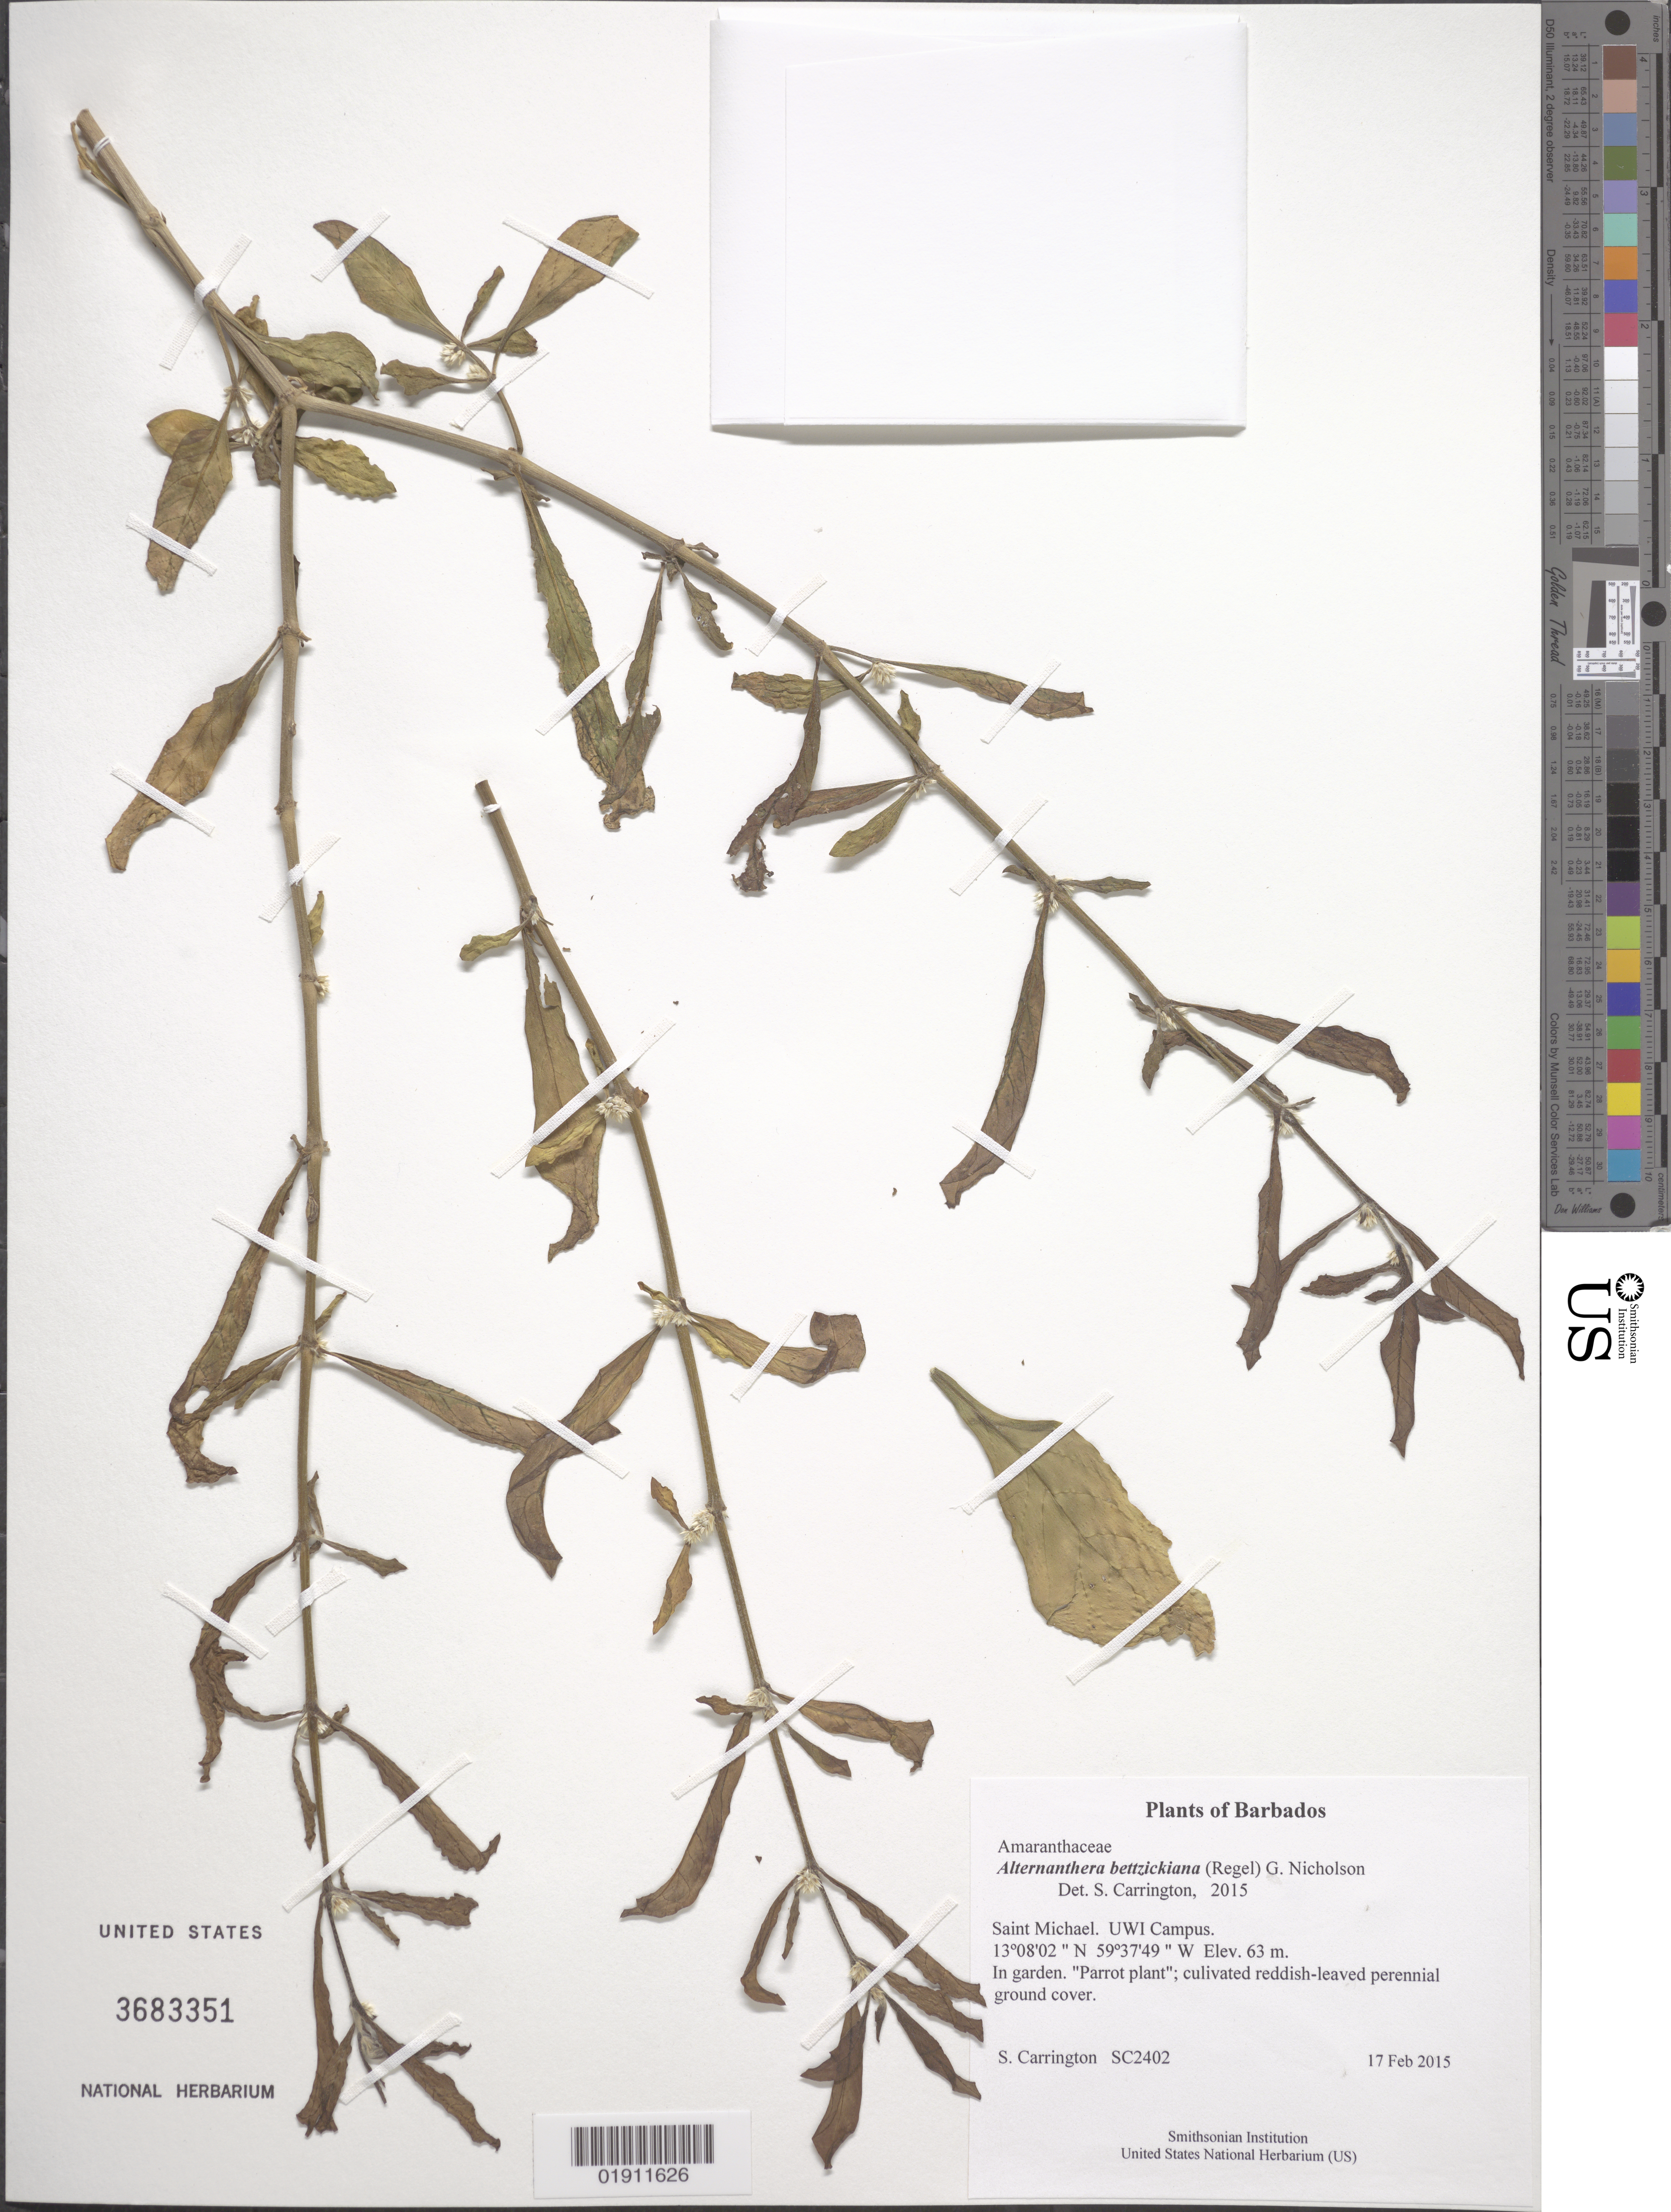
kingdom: Plantae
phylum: Tracheophyta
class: Magnoliopsida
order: Caryophyllales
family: Amaranthaceae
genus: Alternanthera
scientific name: Alternanthera bettzickiana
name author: (Regel) G. Nicholson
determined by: Carrington, C. M. S.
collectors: C. M. S. Carrington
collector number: SC2402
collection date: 2015-02-17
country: Barbados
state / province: Saint Michael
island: Barbados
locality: UWI Campus, St Michael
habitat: Garden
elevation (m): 63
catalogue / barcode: US 3683351